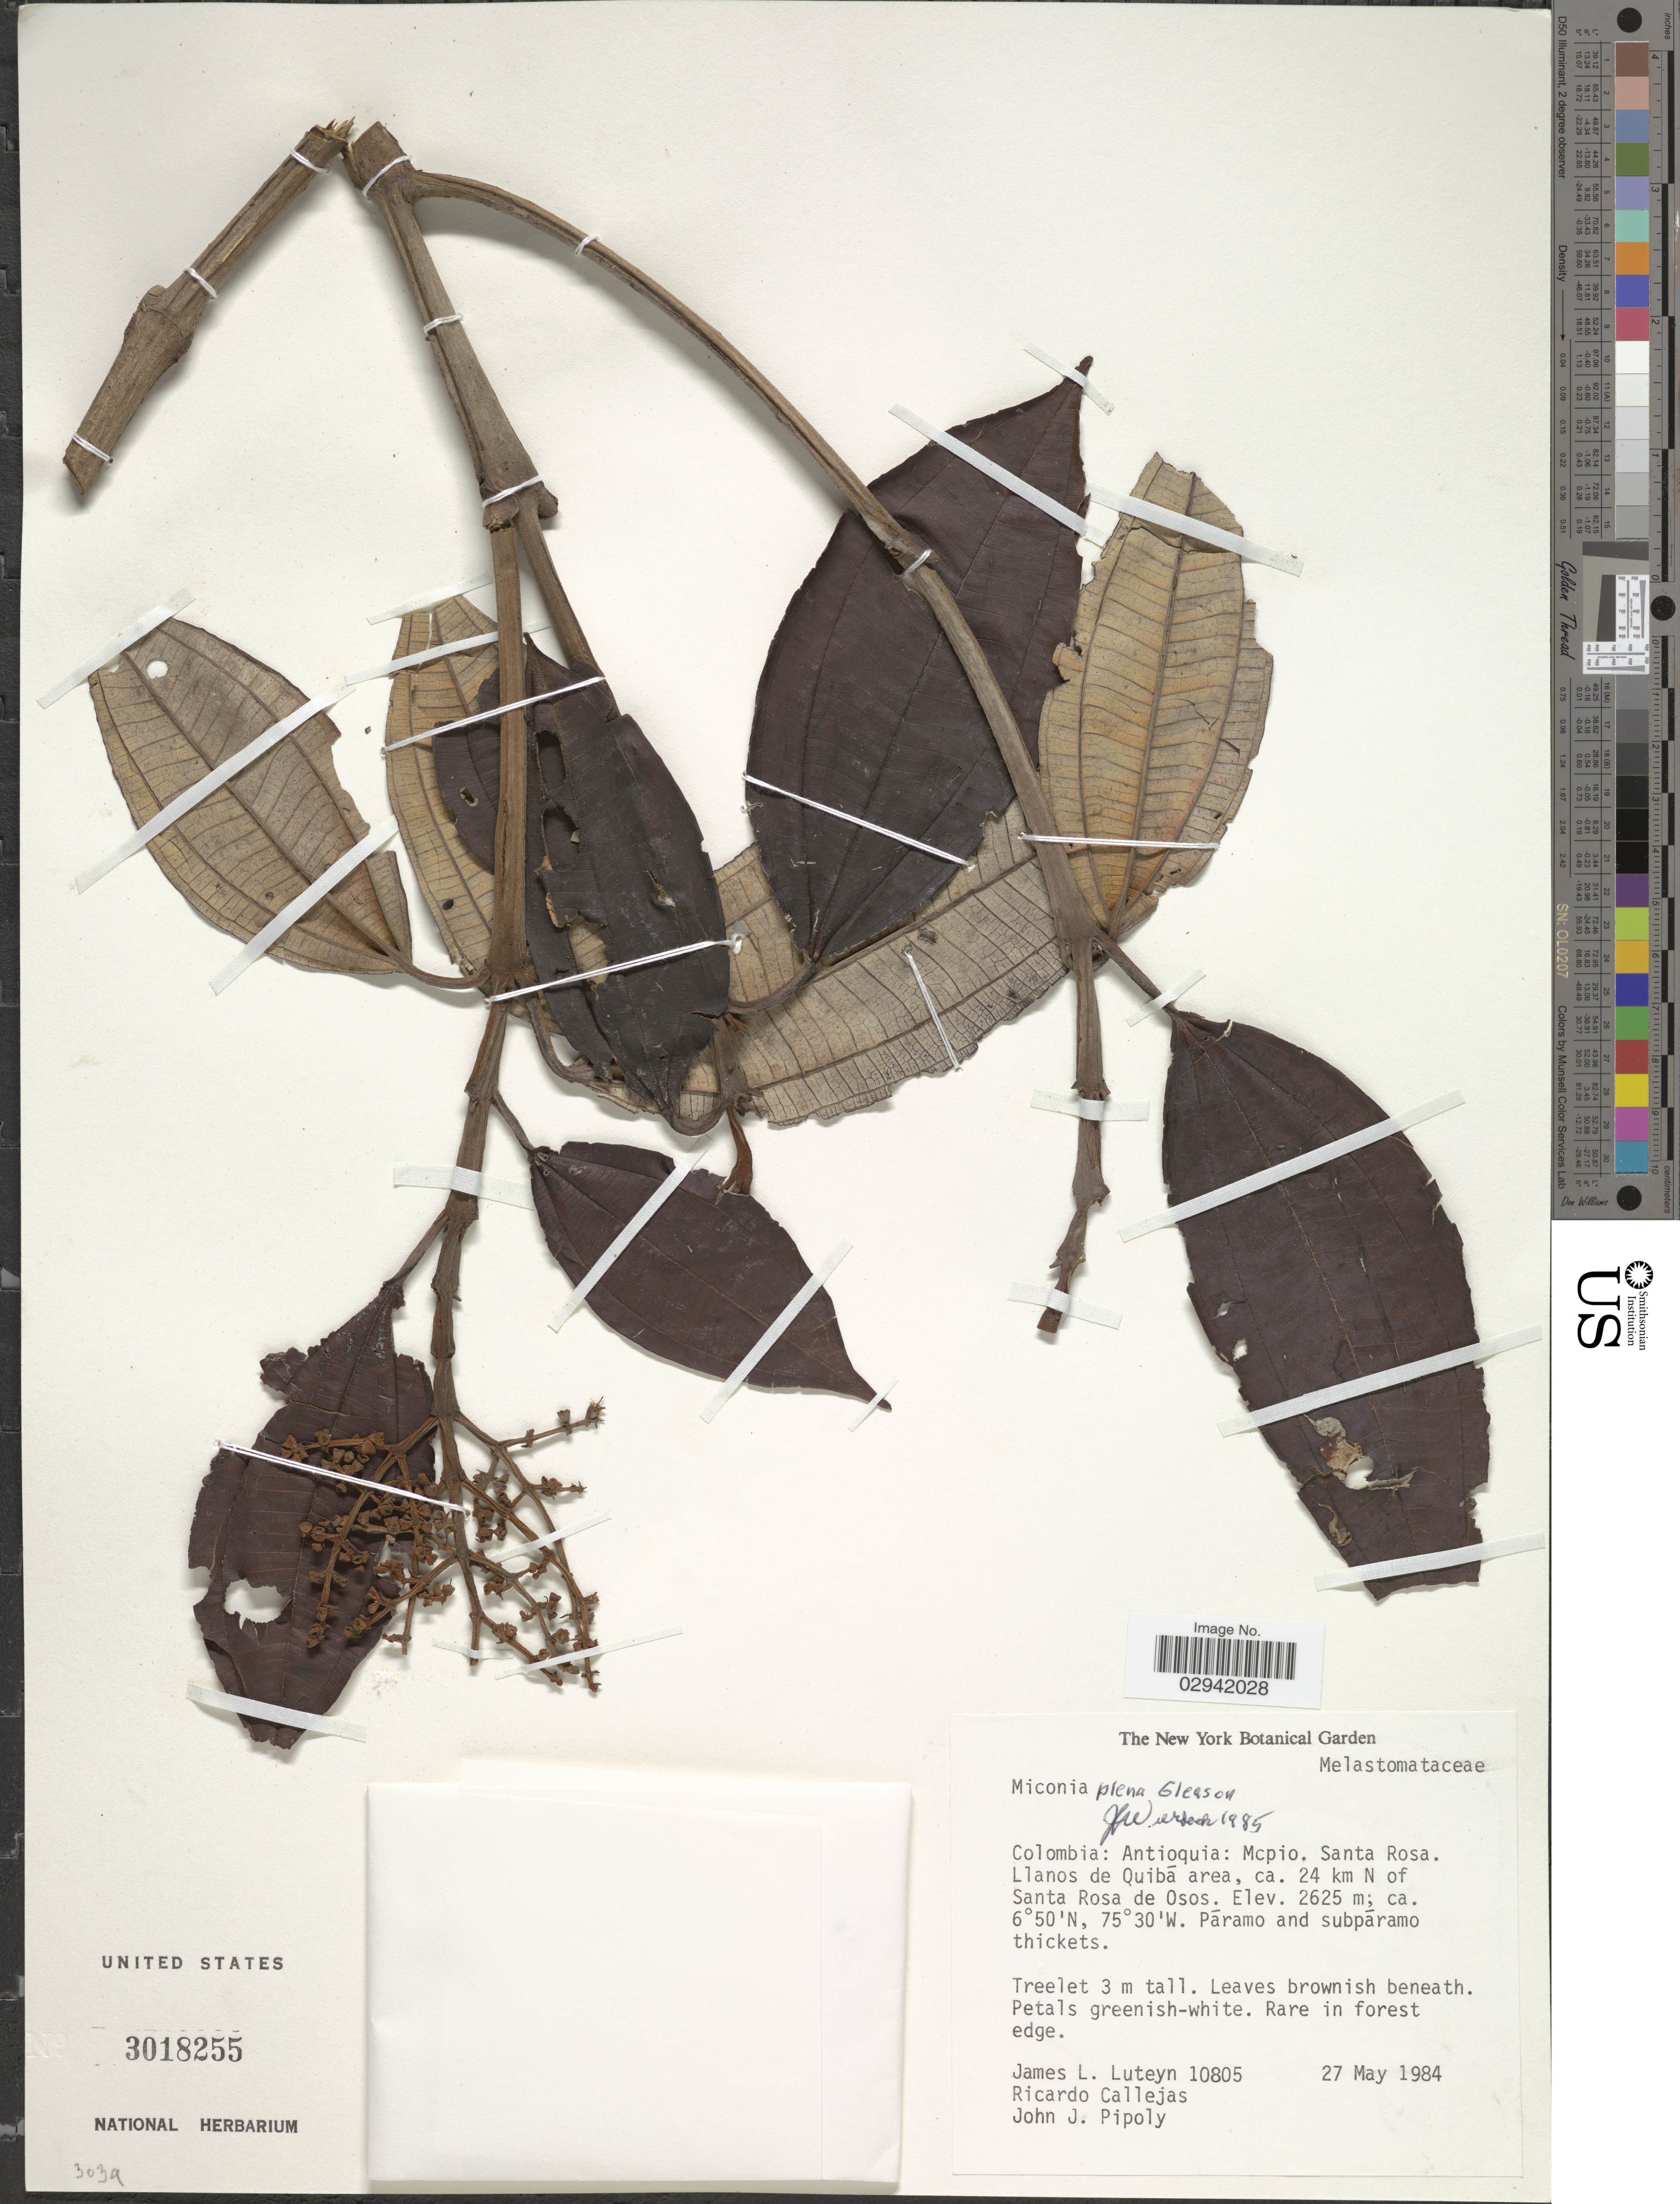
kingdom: Plantae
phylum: Tracheophyta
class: Magnoliopsida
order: Myrtales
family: Melastomataceae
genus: Miconia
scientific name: Miconia plena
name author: Gleason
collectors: J. L. Luteyn, R. Callejas & J. Pipoly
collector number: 10805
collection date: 1984-05-27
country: Colombia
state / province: Antioquia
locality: Mcpio. Santa Rosa. Llanos de Quibá area, ca. 24 km N of Santa Rosa de Osos.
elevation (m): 2625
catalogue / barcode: US 3018255